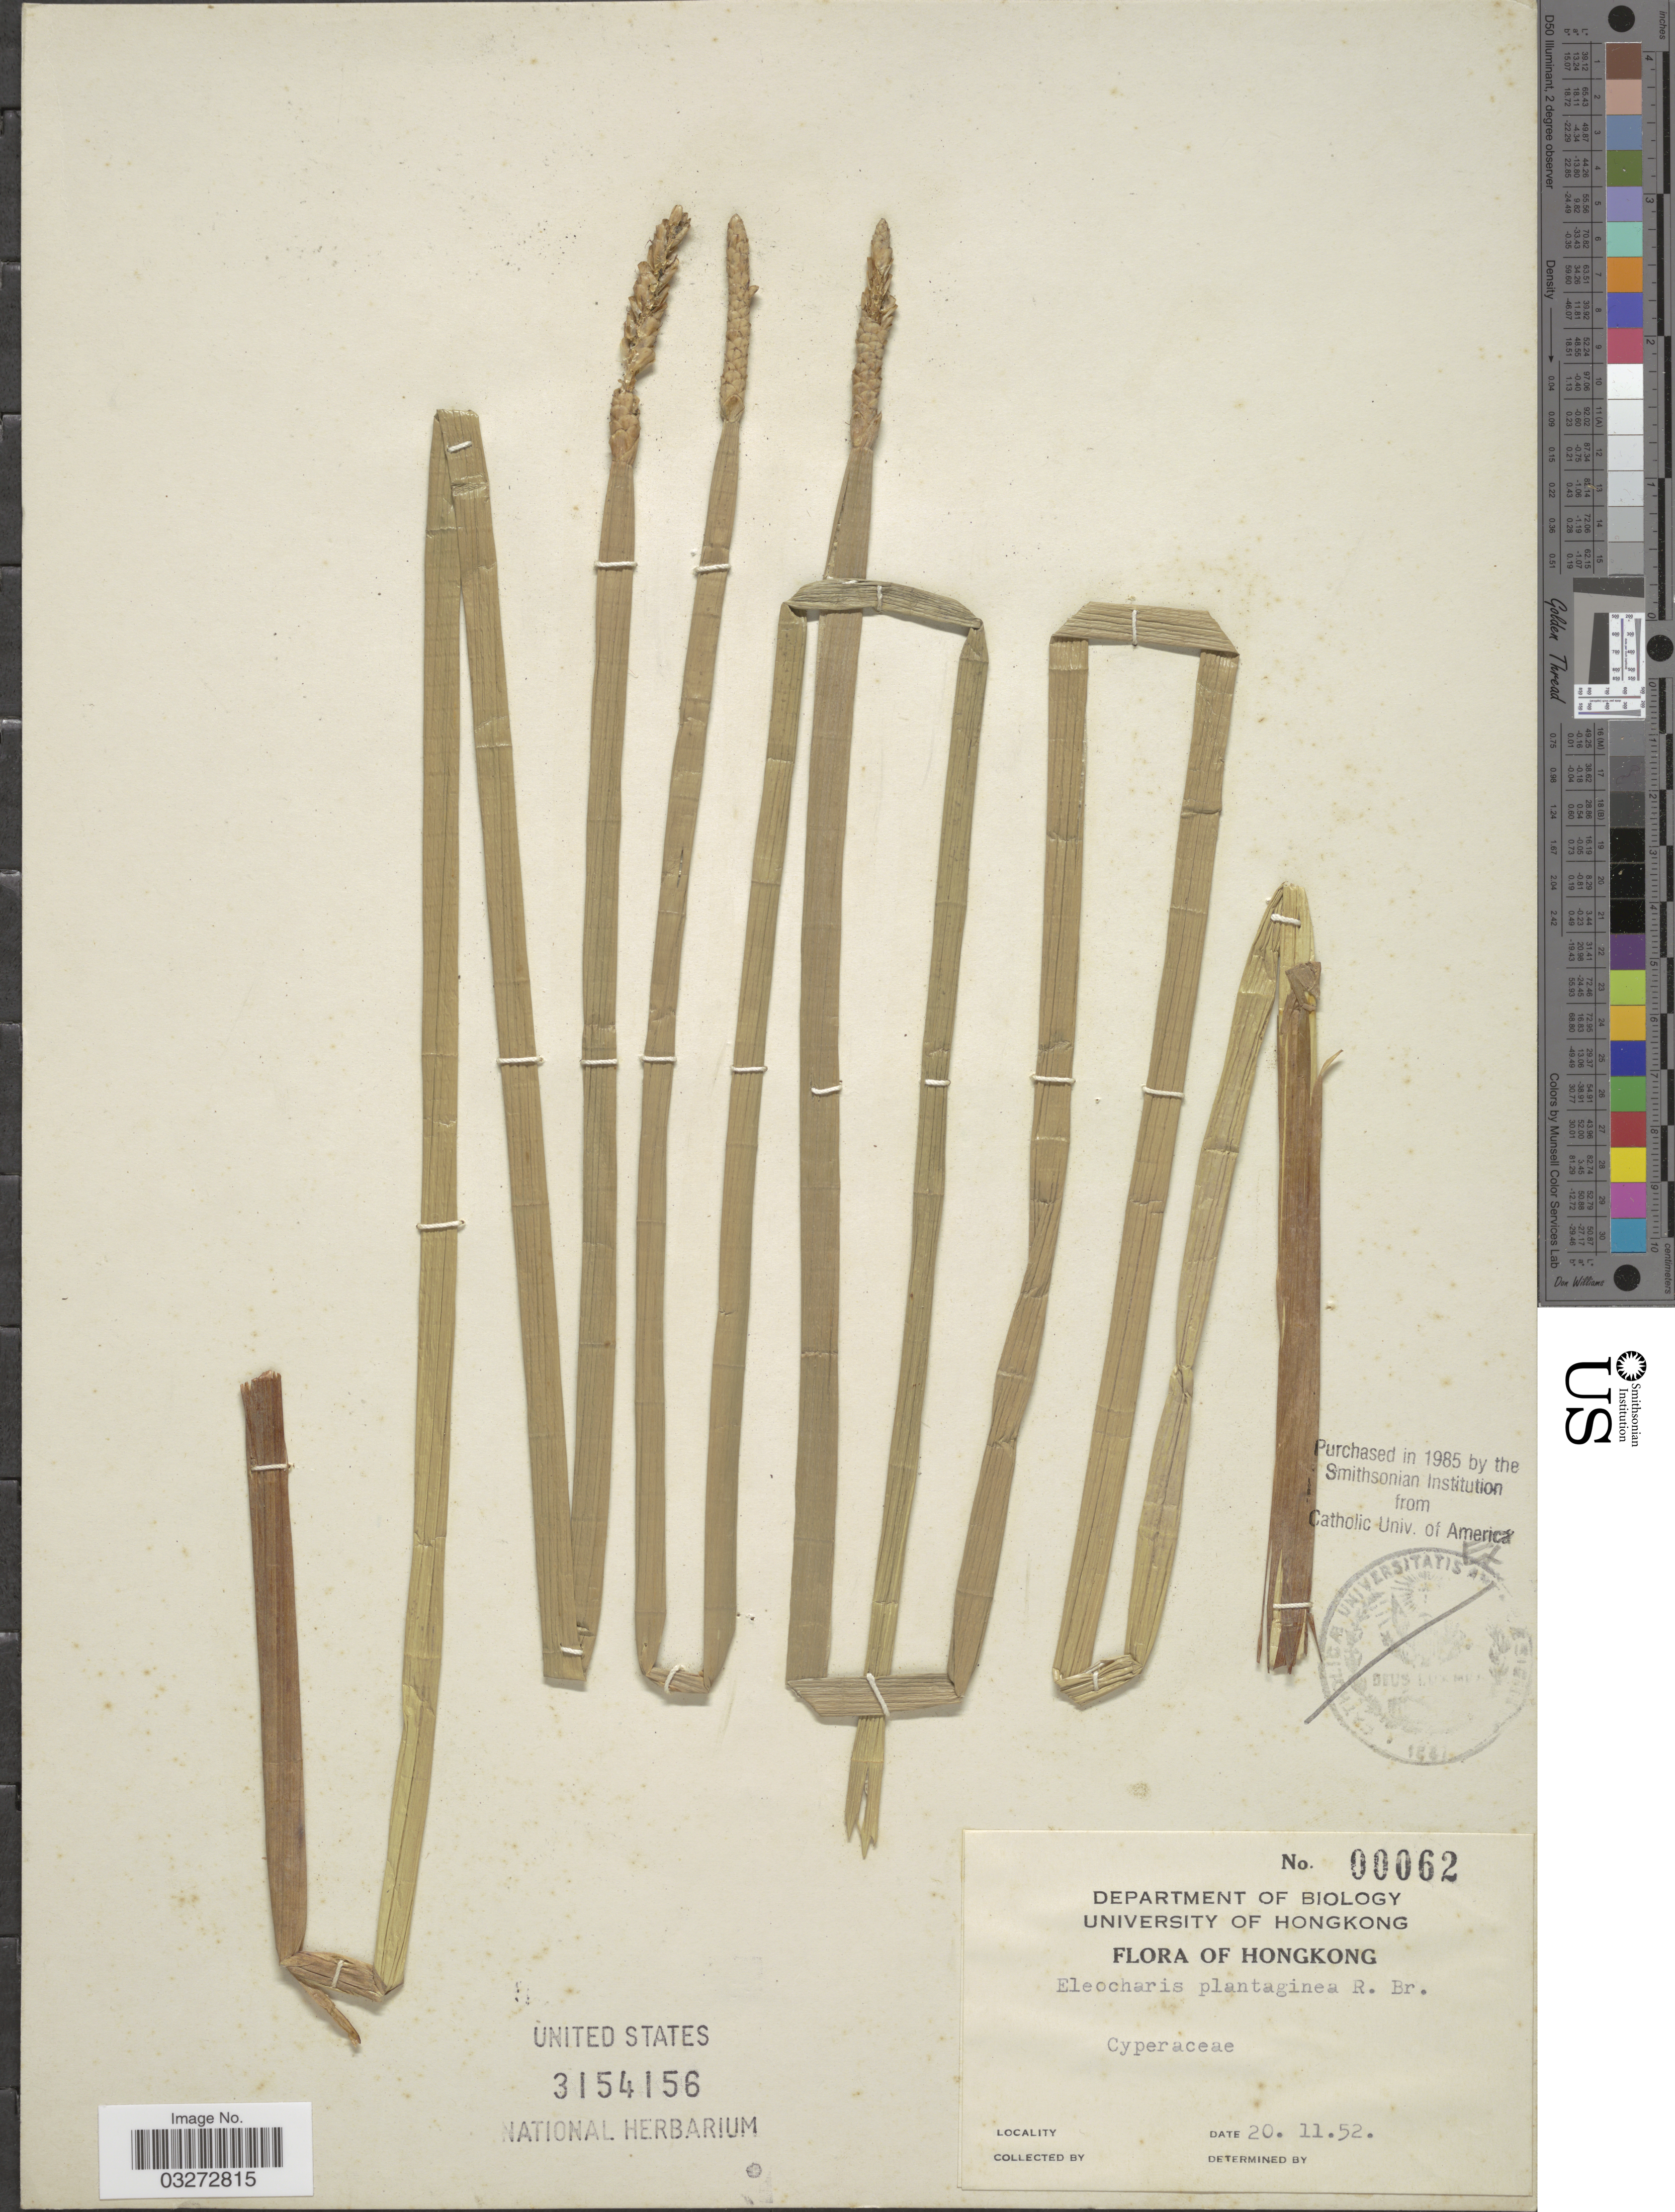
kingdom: Plantae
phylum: Tracheophyta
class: Liliopsida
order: Poales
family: Cyperaceae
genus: Eleocharis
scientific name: Eleocharis dulcis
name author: (Burm. f.) Trin. ex Hensch.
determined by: Strong, Mark T., (BOT), Smithsonian Institution - National Museum of Natural History (UNITED STATES)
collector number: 00062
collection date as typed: Transcribed d/m/y: 20/11/52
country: China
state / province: Hong Kong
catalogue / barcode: US 3154156